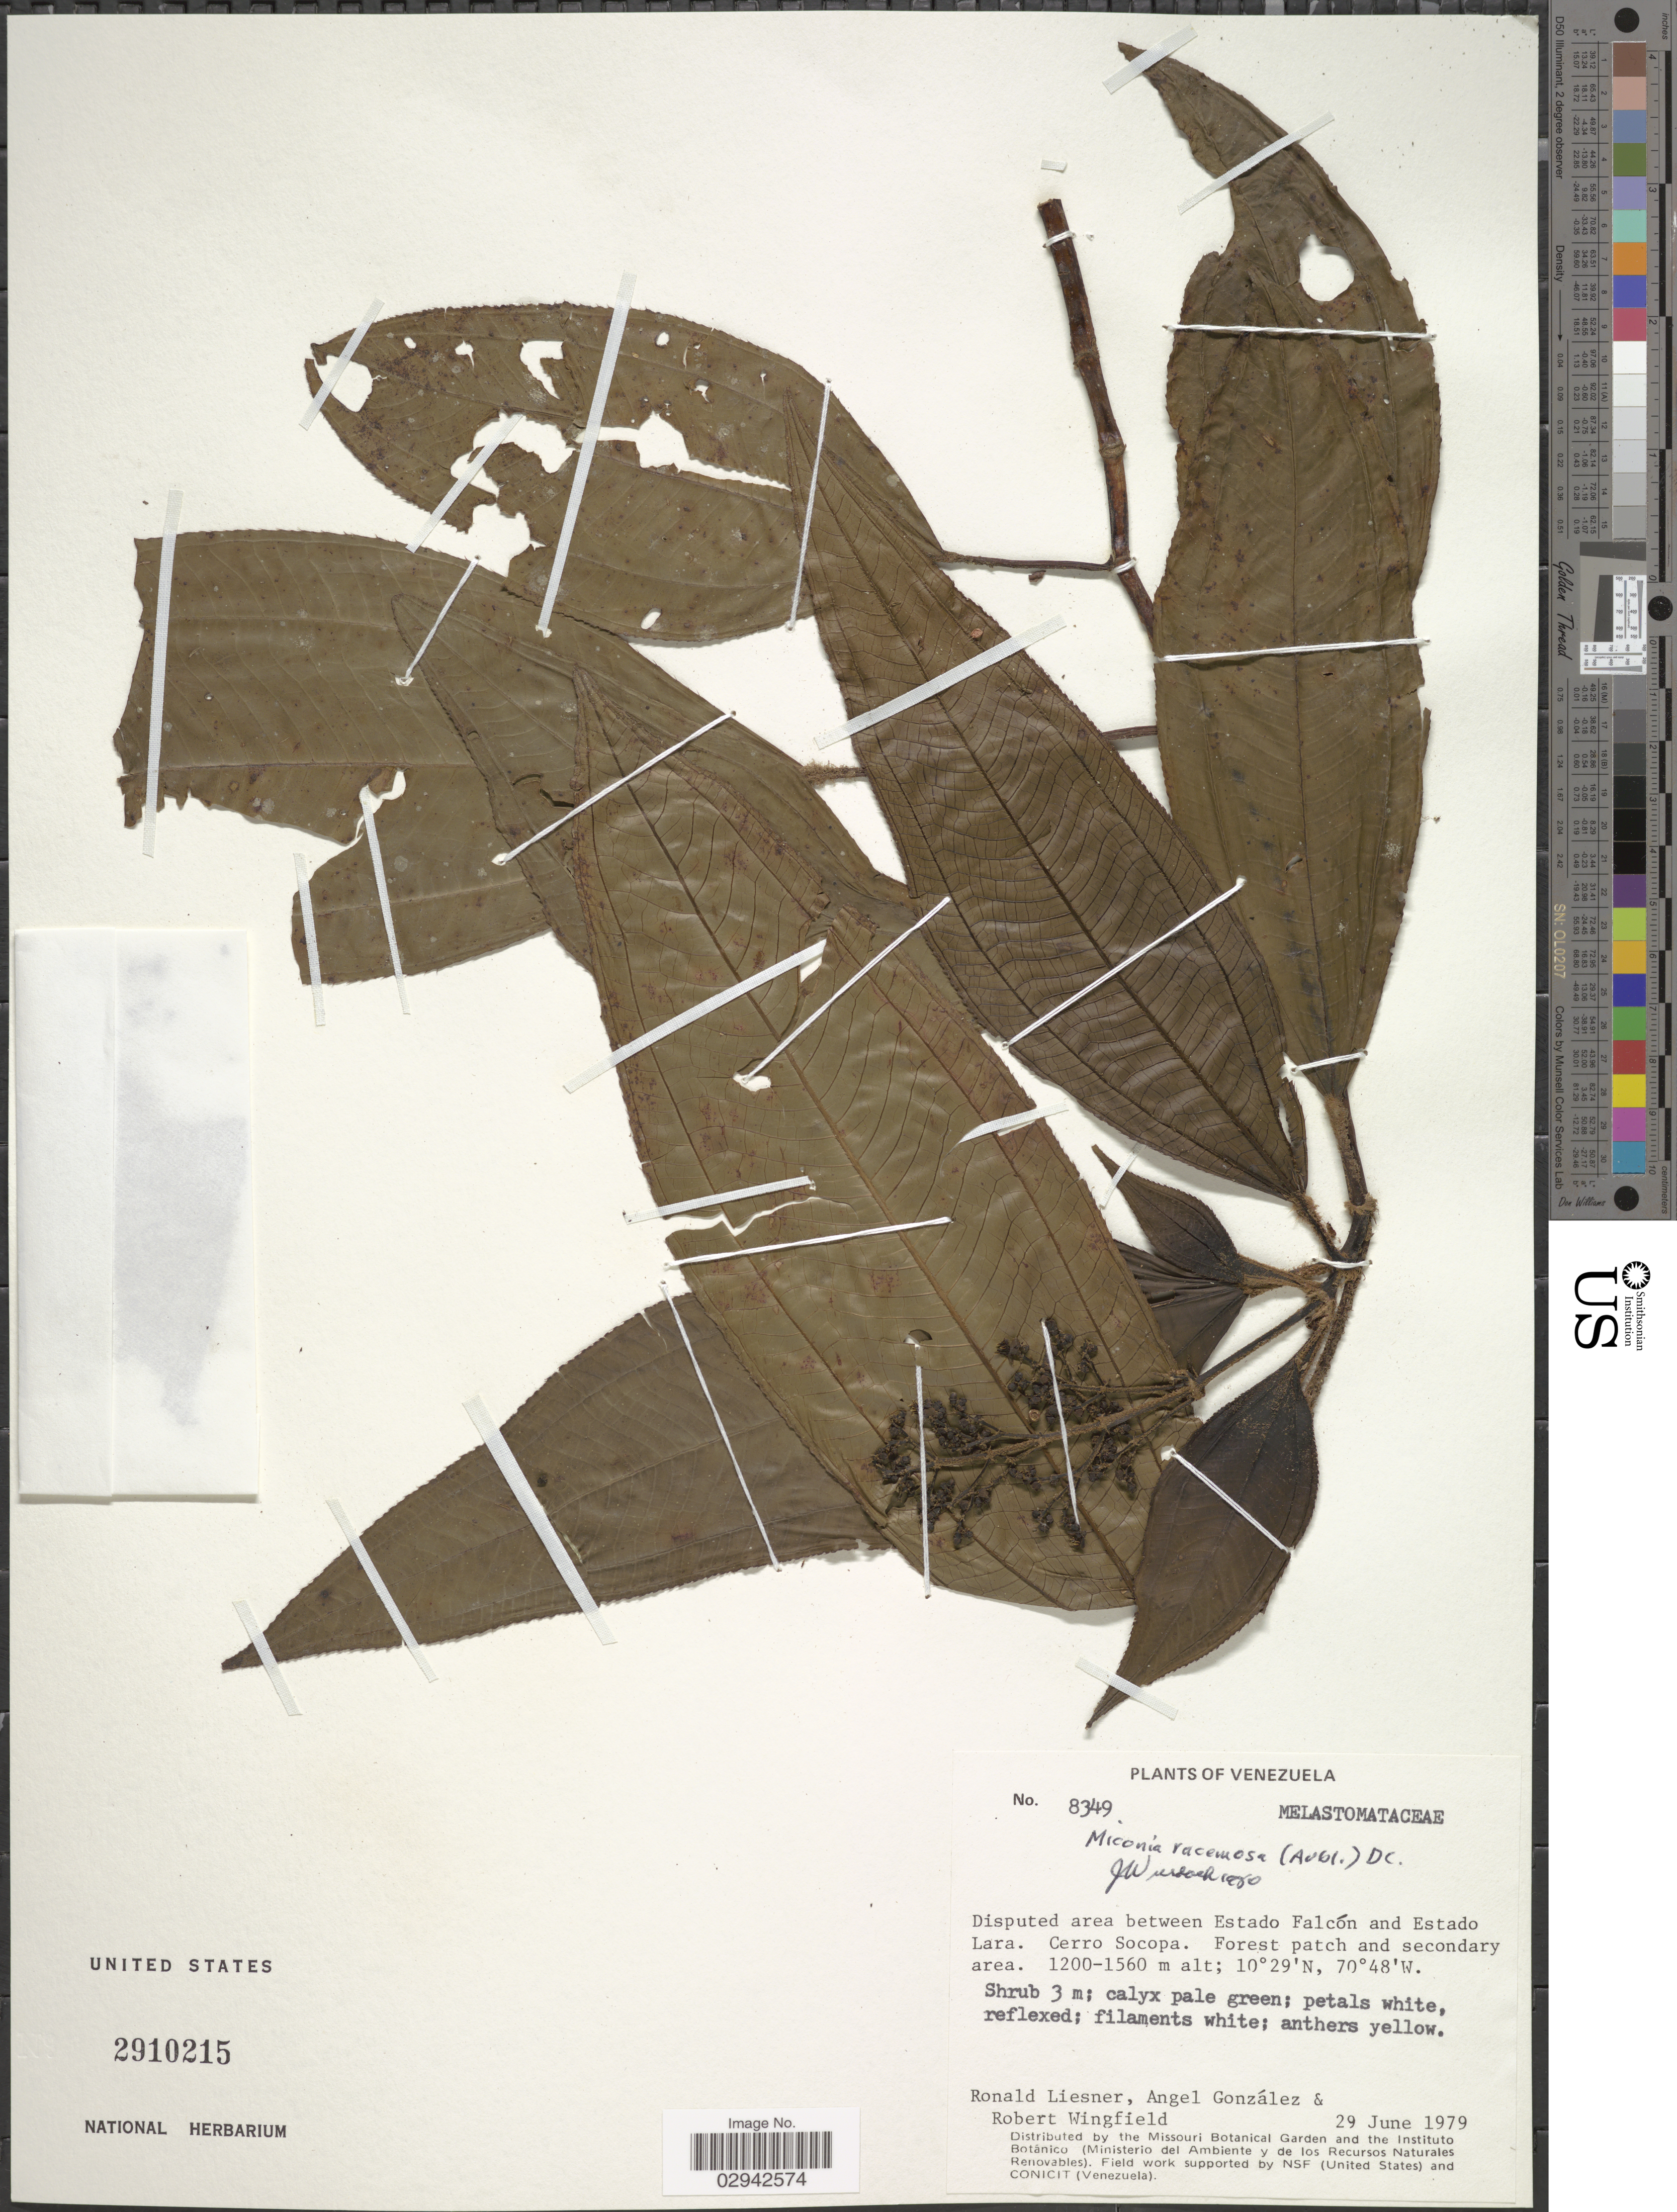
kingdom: Plantae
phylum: Tracheophyta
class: Magnoliopsida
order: Myrtales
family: Melastomataceae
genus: Miconia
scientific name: Miconia racemosa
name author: (Aubl.) DC.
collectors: R. L. Liesner, A. C. González & R. C. Wingfield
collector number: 8349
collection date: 1979-06-29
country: Venezuela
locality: Disputed area between Estado Falcón and Estado Lara, Cerro Socopa.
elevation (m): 1200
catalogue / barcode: US 2910215